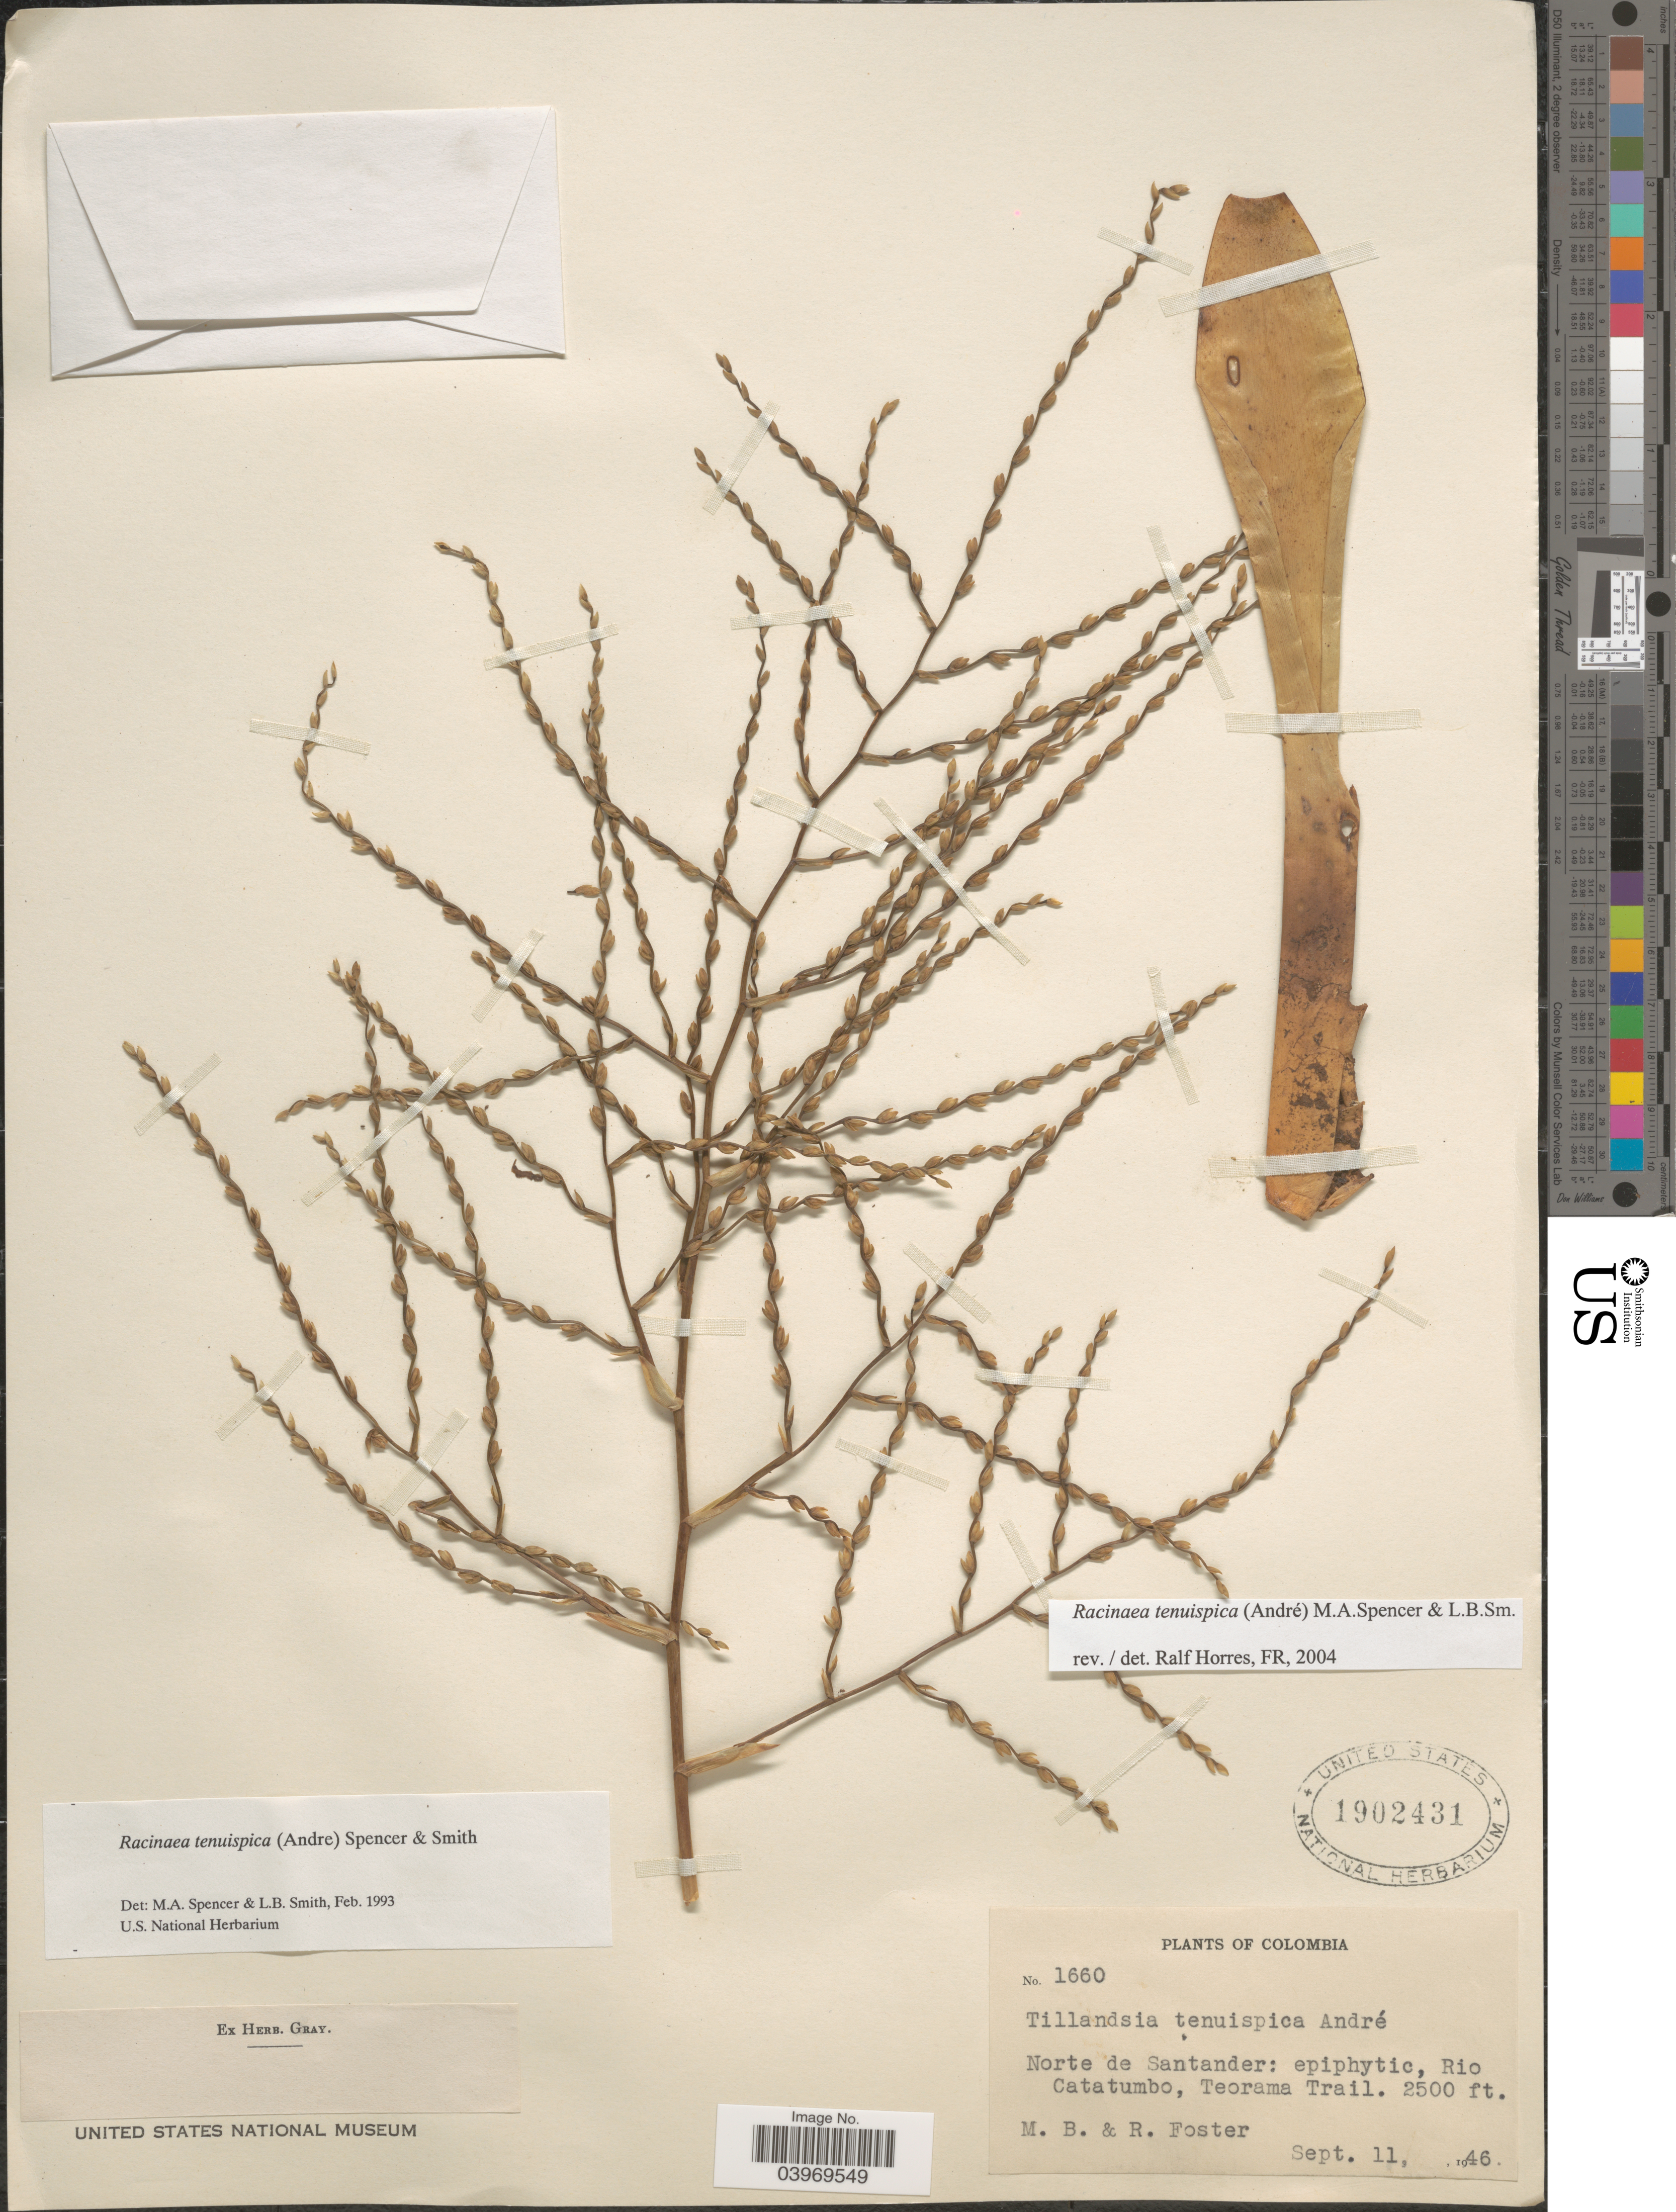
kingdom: Plantae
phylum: Tracheophyta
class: Liliopsida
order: Poales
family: Bromeliaceae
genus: Racinaea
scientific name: Racinaea tenuispica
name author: (André) M.A. Spencer & L.B. Sm.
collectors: M. B. Foster & R. Foster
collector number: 1660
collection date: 1946-09-11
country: Colombia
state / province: Norte de Santander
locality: Rio Catatumbo, Teorama Trail.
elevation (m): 762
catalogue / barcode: US 1902431